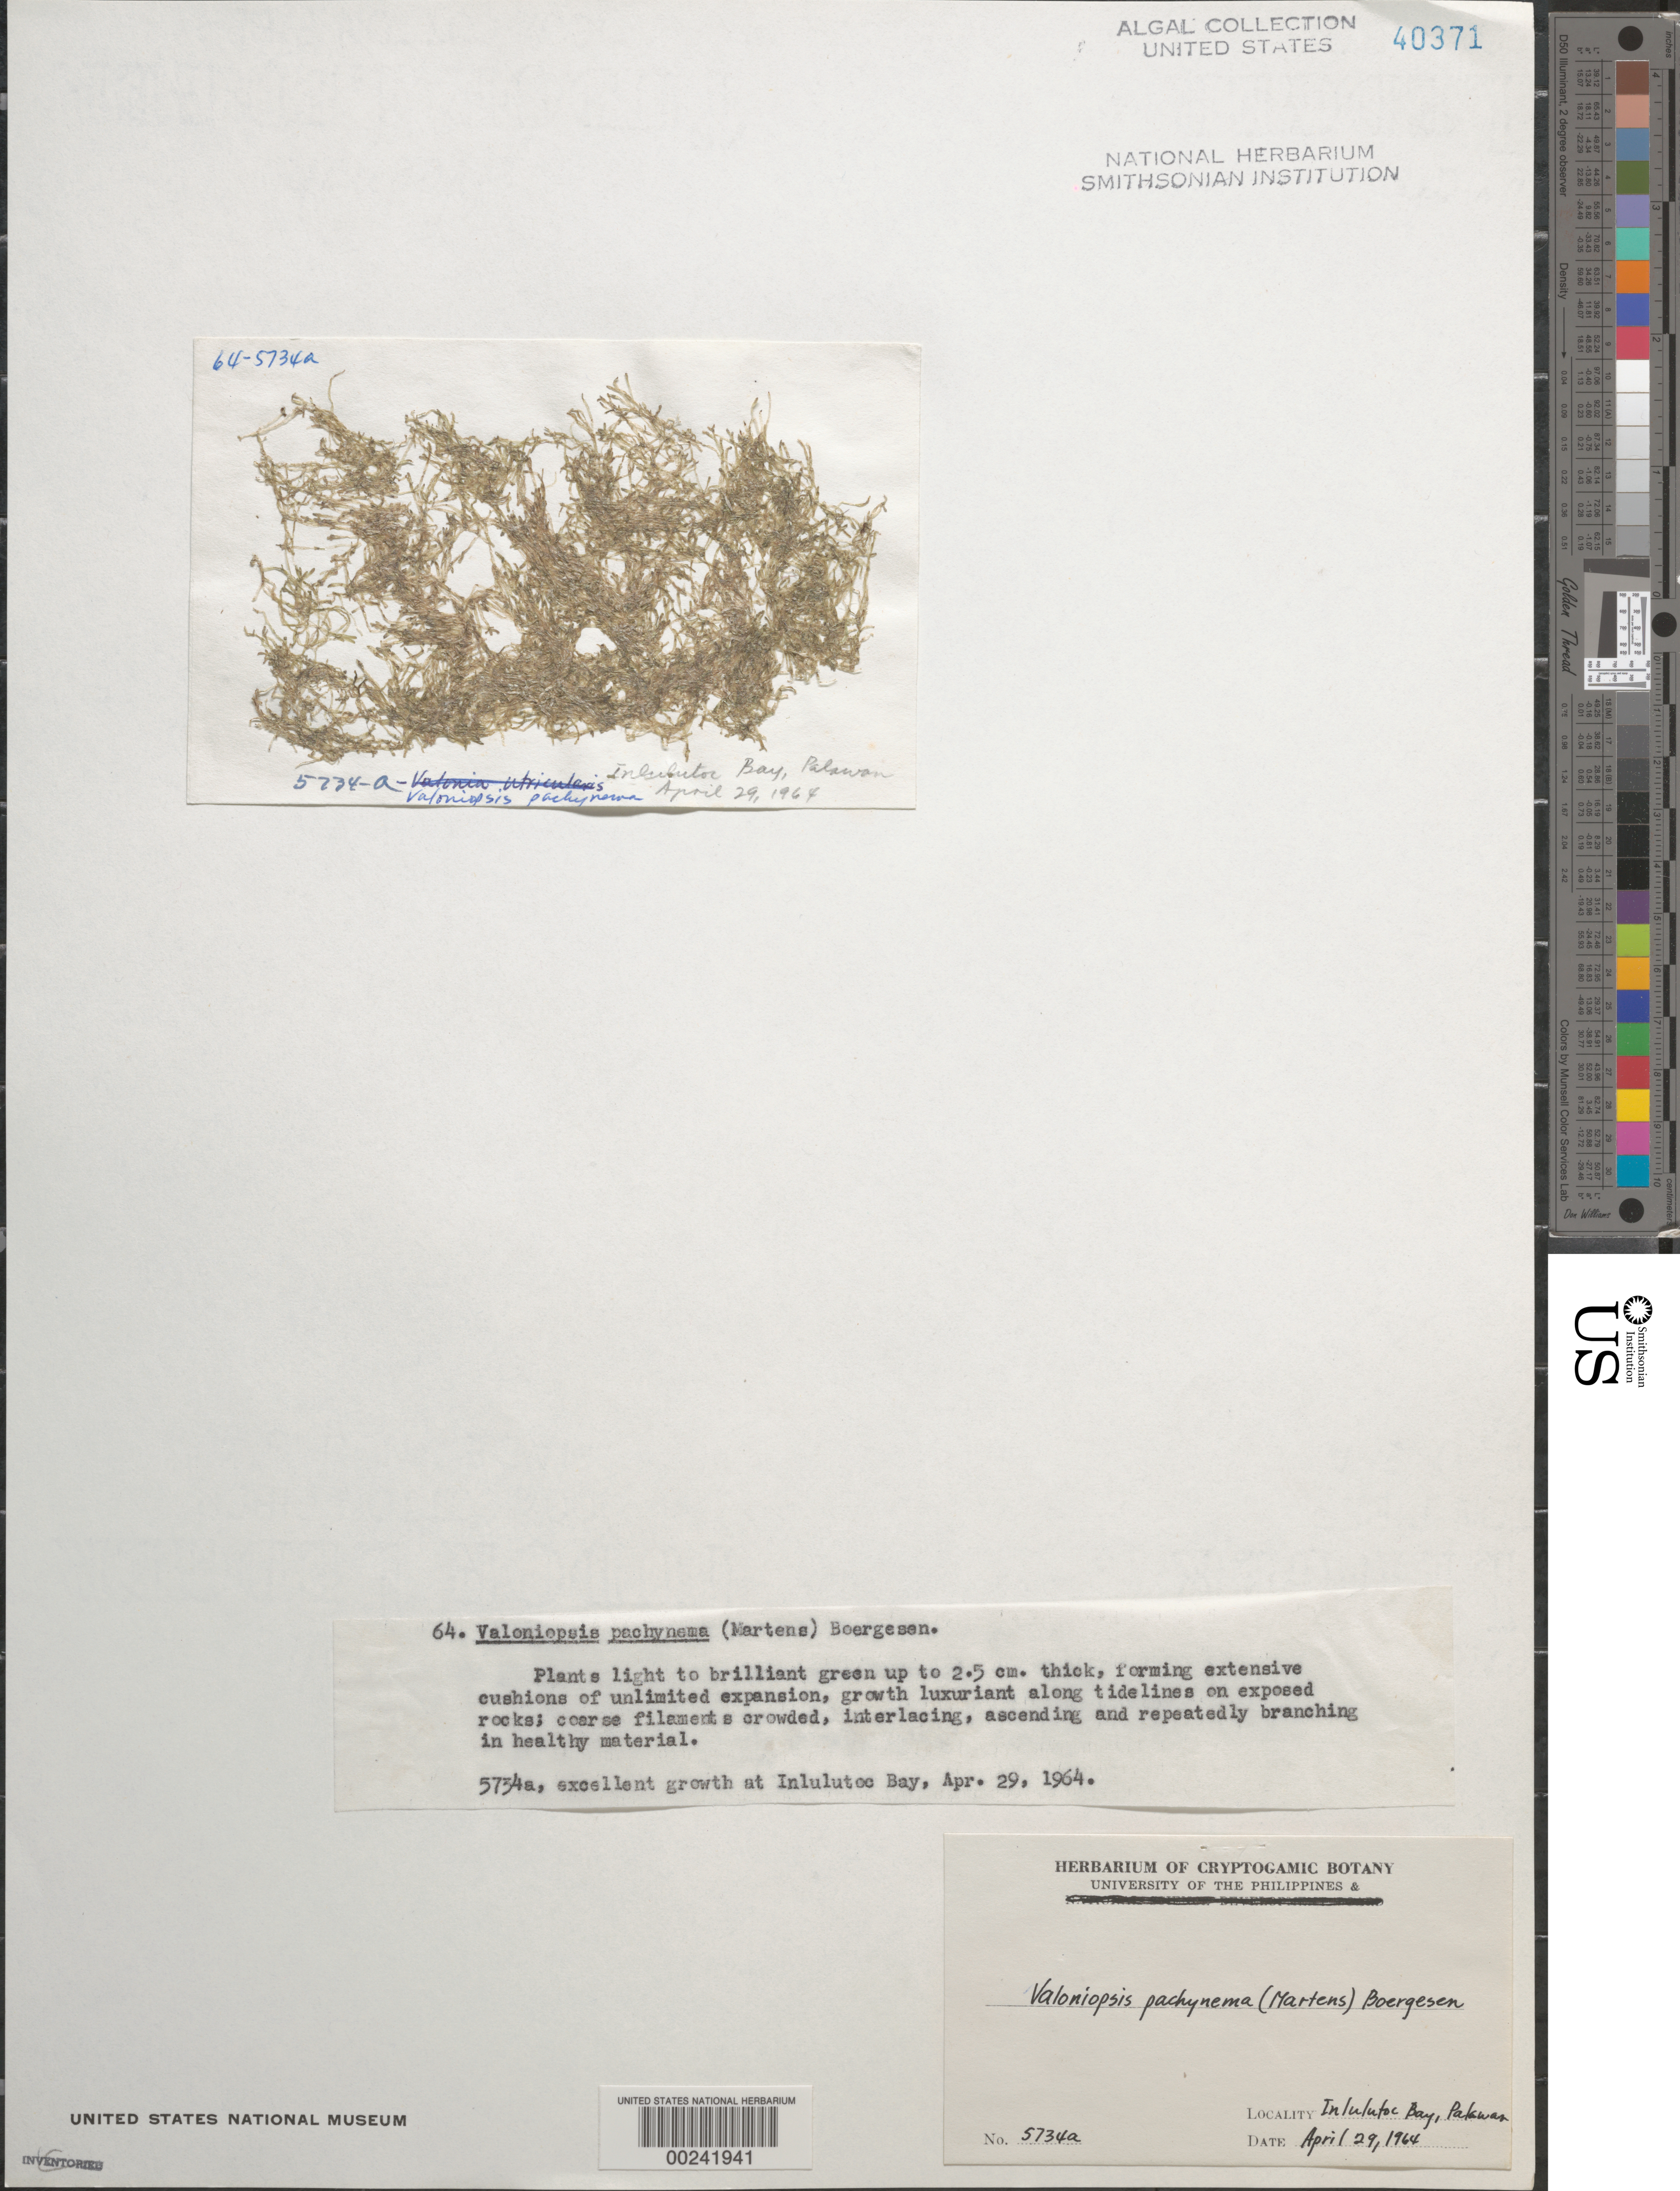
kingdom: Plantae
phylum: Chlorophyta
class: Ulvophyceae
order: Siphonocladales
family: Valoniaceae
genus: Valoniopsis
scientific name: Valoniopsis pachynema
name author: (G. Martens) Børgesen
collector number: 5734a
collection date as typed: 29 Apr 1964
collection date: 1964-04-29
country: Philippines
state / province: Mimaropa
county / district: Palawan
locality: Inlulutoc bay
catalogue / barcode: US 40371